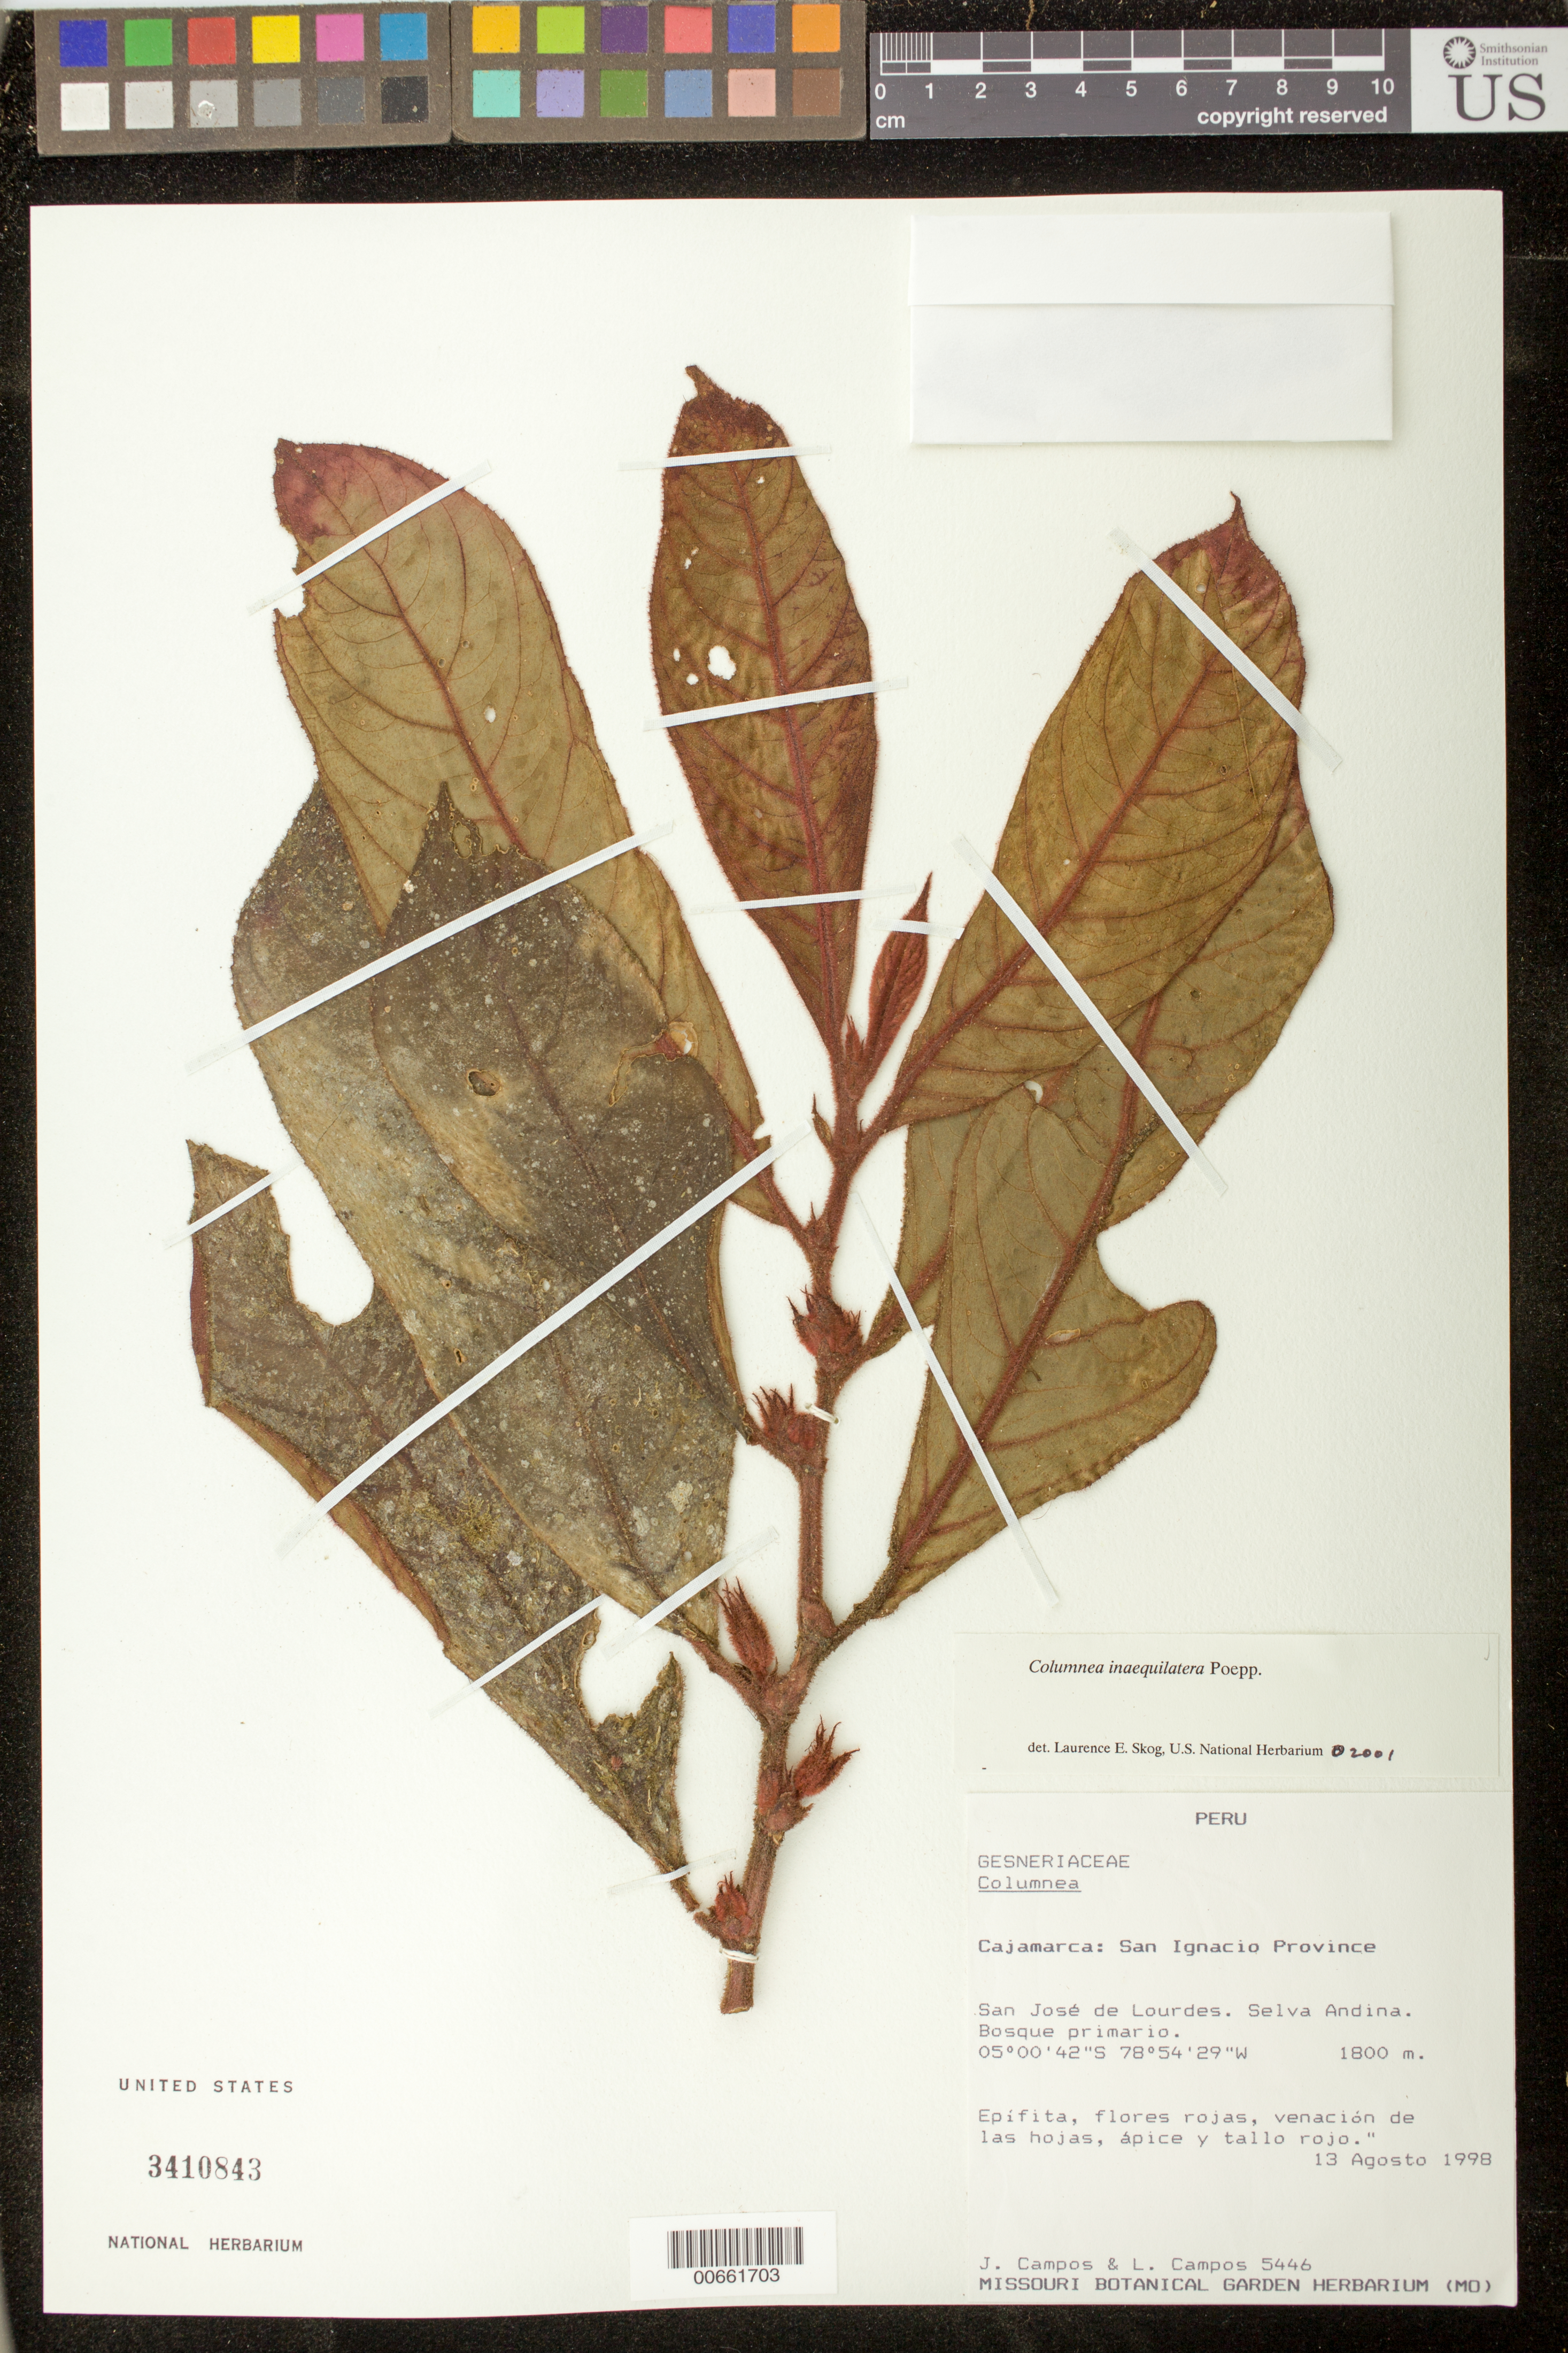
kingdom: Plantae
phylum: Tracheophyta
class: Magnoliopsida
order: Lamiales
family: Gesneriaceae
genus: Columnea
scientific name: Columnea inaequilatera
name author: Poepp.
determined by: Skog, Laurence E.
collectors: J. Campos & L. Campos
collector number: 5446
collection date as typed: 13 Aug 1998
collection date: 1998-08-13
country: Peru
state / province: Cajamarca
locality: Prov. San Ignacio, San José de Lourdes, Selva Andina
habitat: Bosque primario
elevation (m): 1800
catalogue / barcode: US 3410843